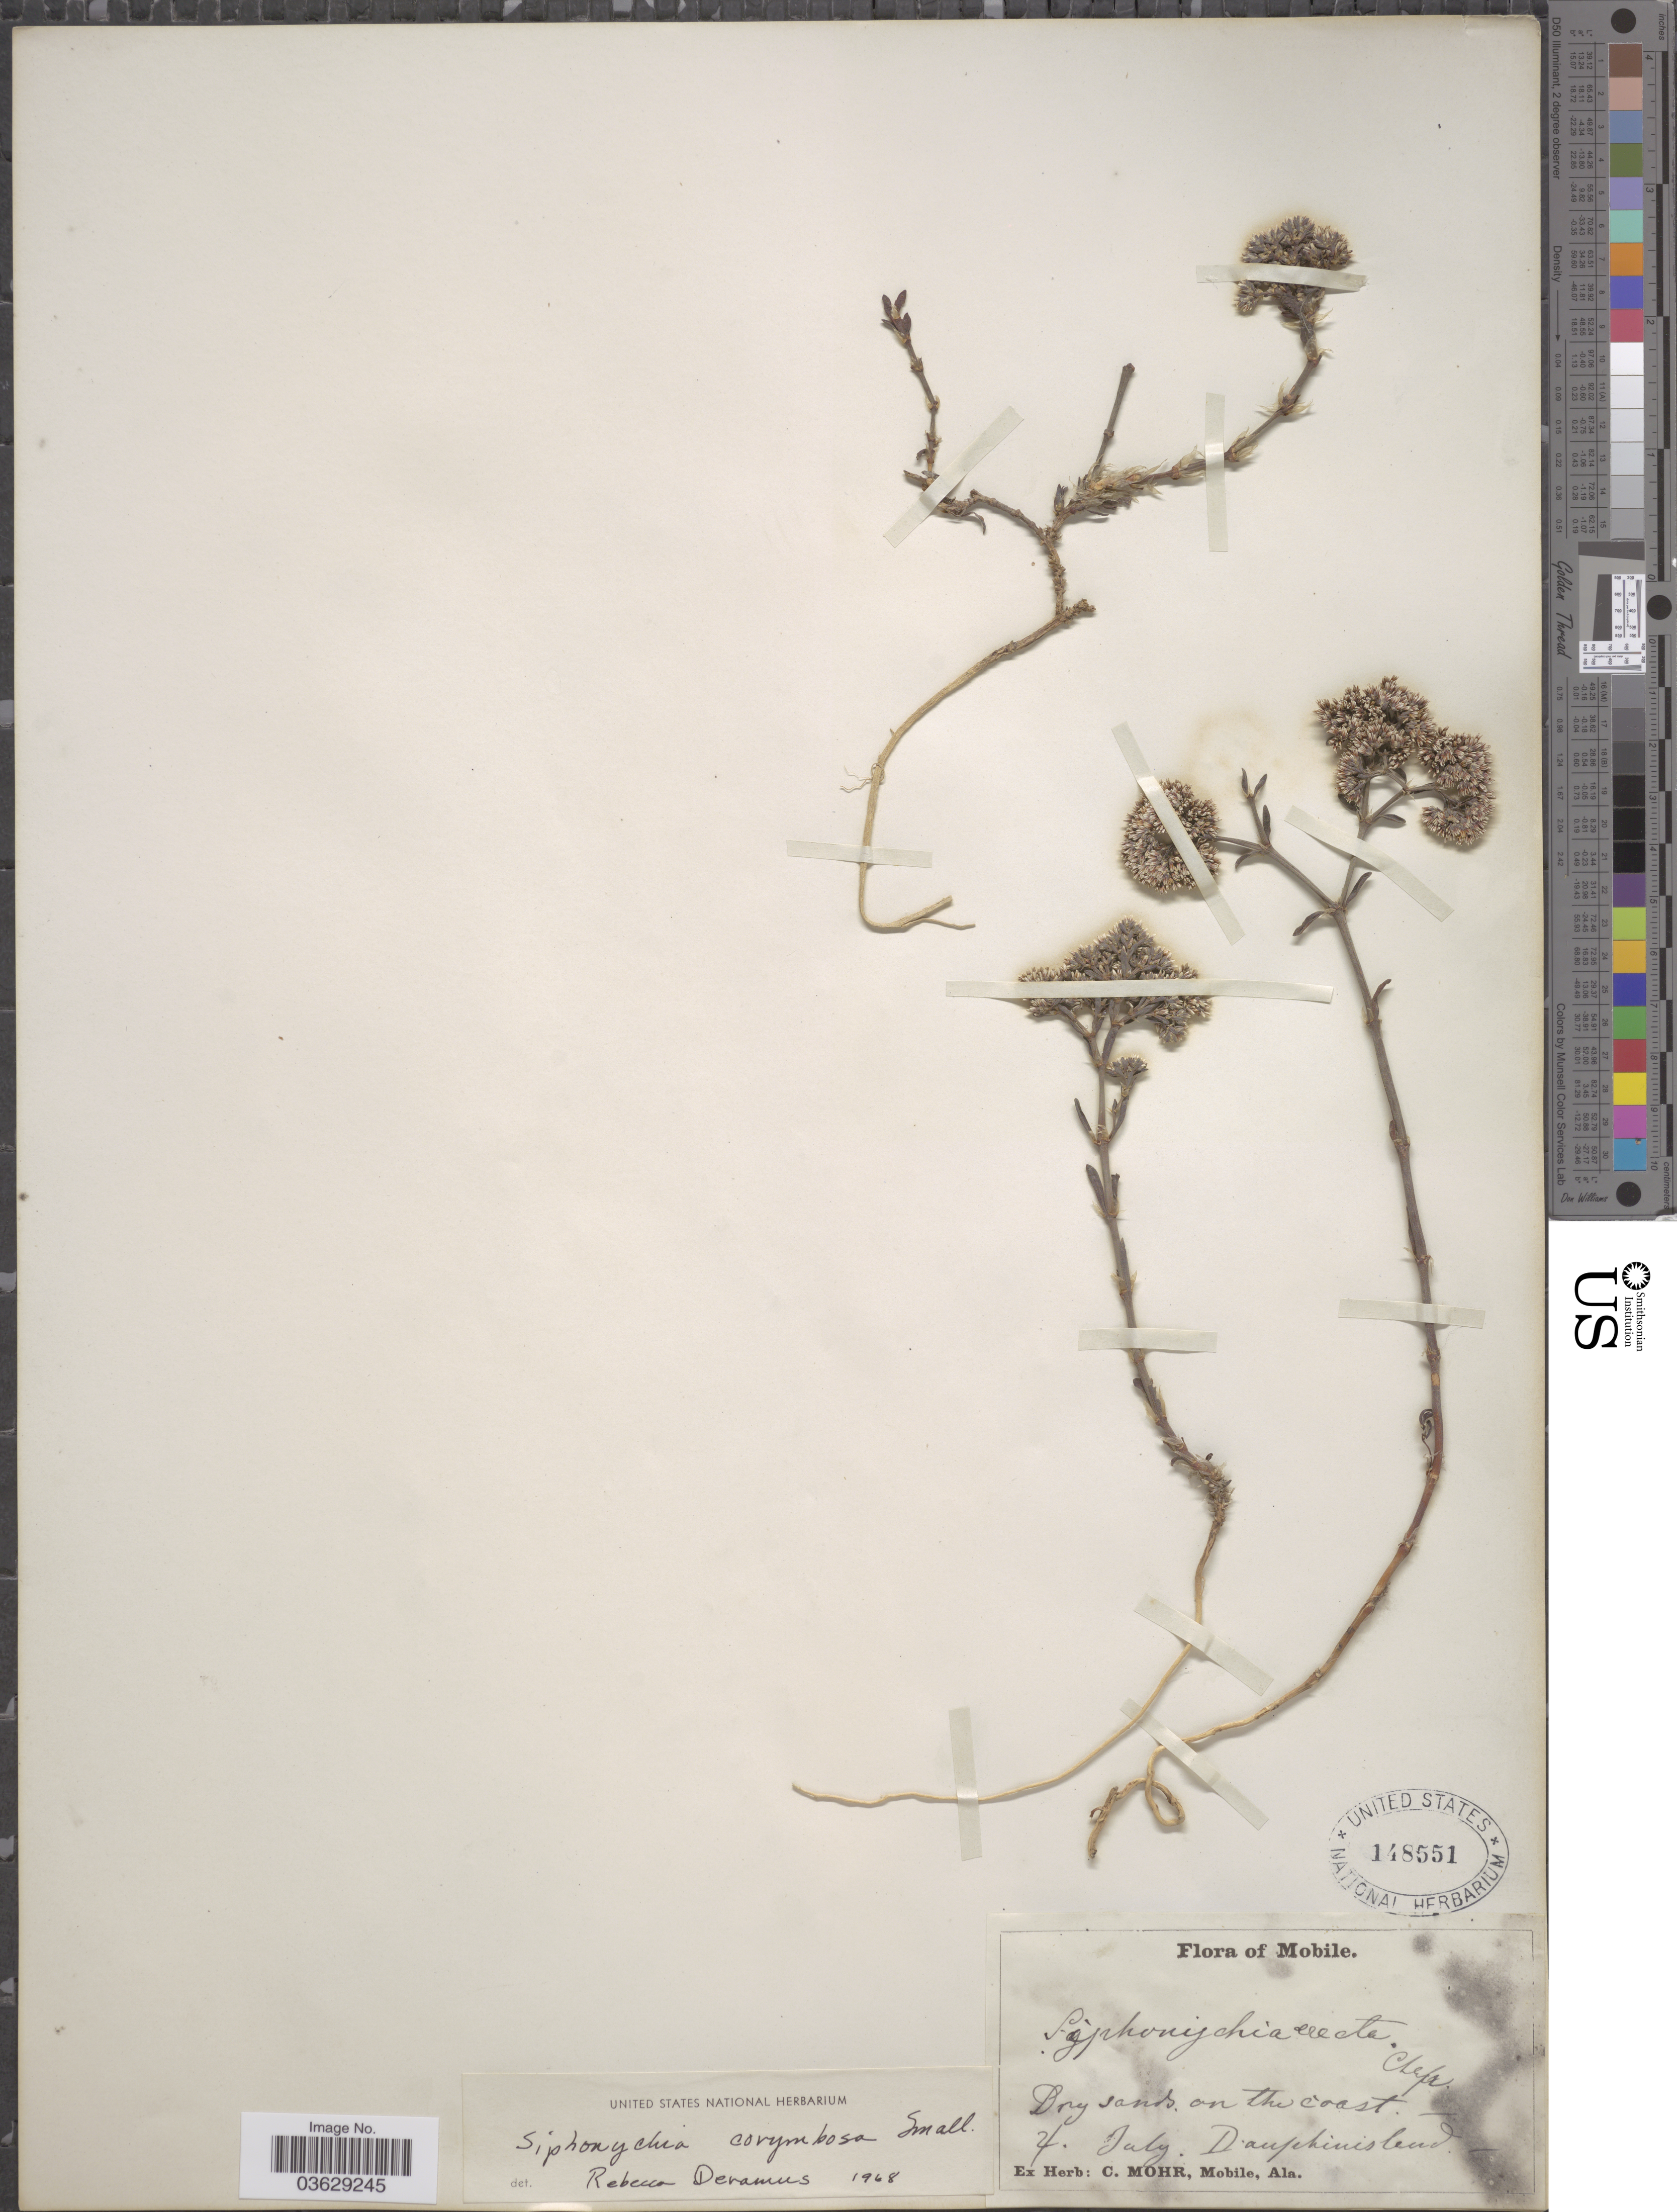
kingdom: Plantae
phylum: Tracheophyta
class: Magnoliopsida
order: Caryophyllales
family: Caryophyllaceae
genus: Paronychia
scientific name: Paronychia erecta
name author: (Chapm.) Shinners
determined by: Strong, Mark T., (BOT), Smithsonian Institution - National Museum of Natural History (UNITED STATES)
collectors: ex herb. C. Mohr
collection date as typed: Transcribed d/m/y: /4/7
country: United States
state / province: Alabama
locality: Mobile. Dry sands on the coast. Dauphinisland.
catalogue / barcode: US 148551